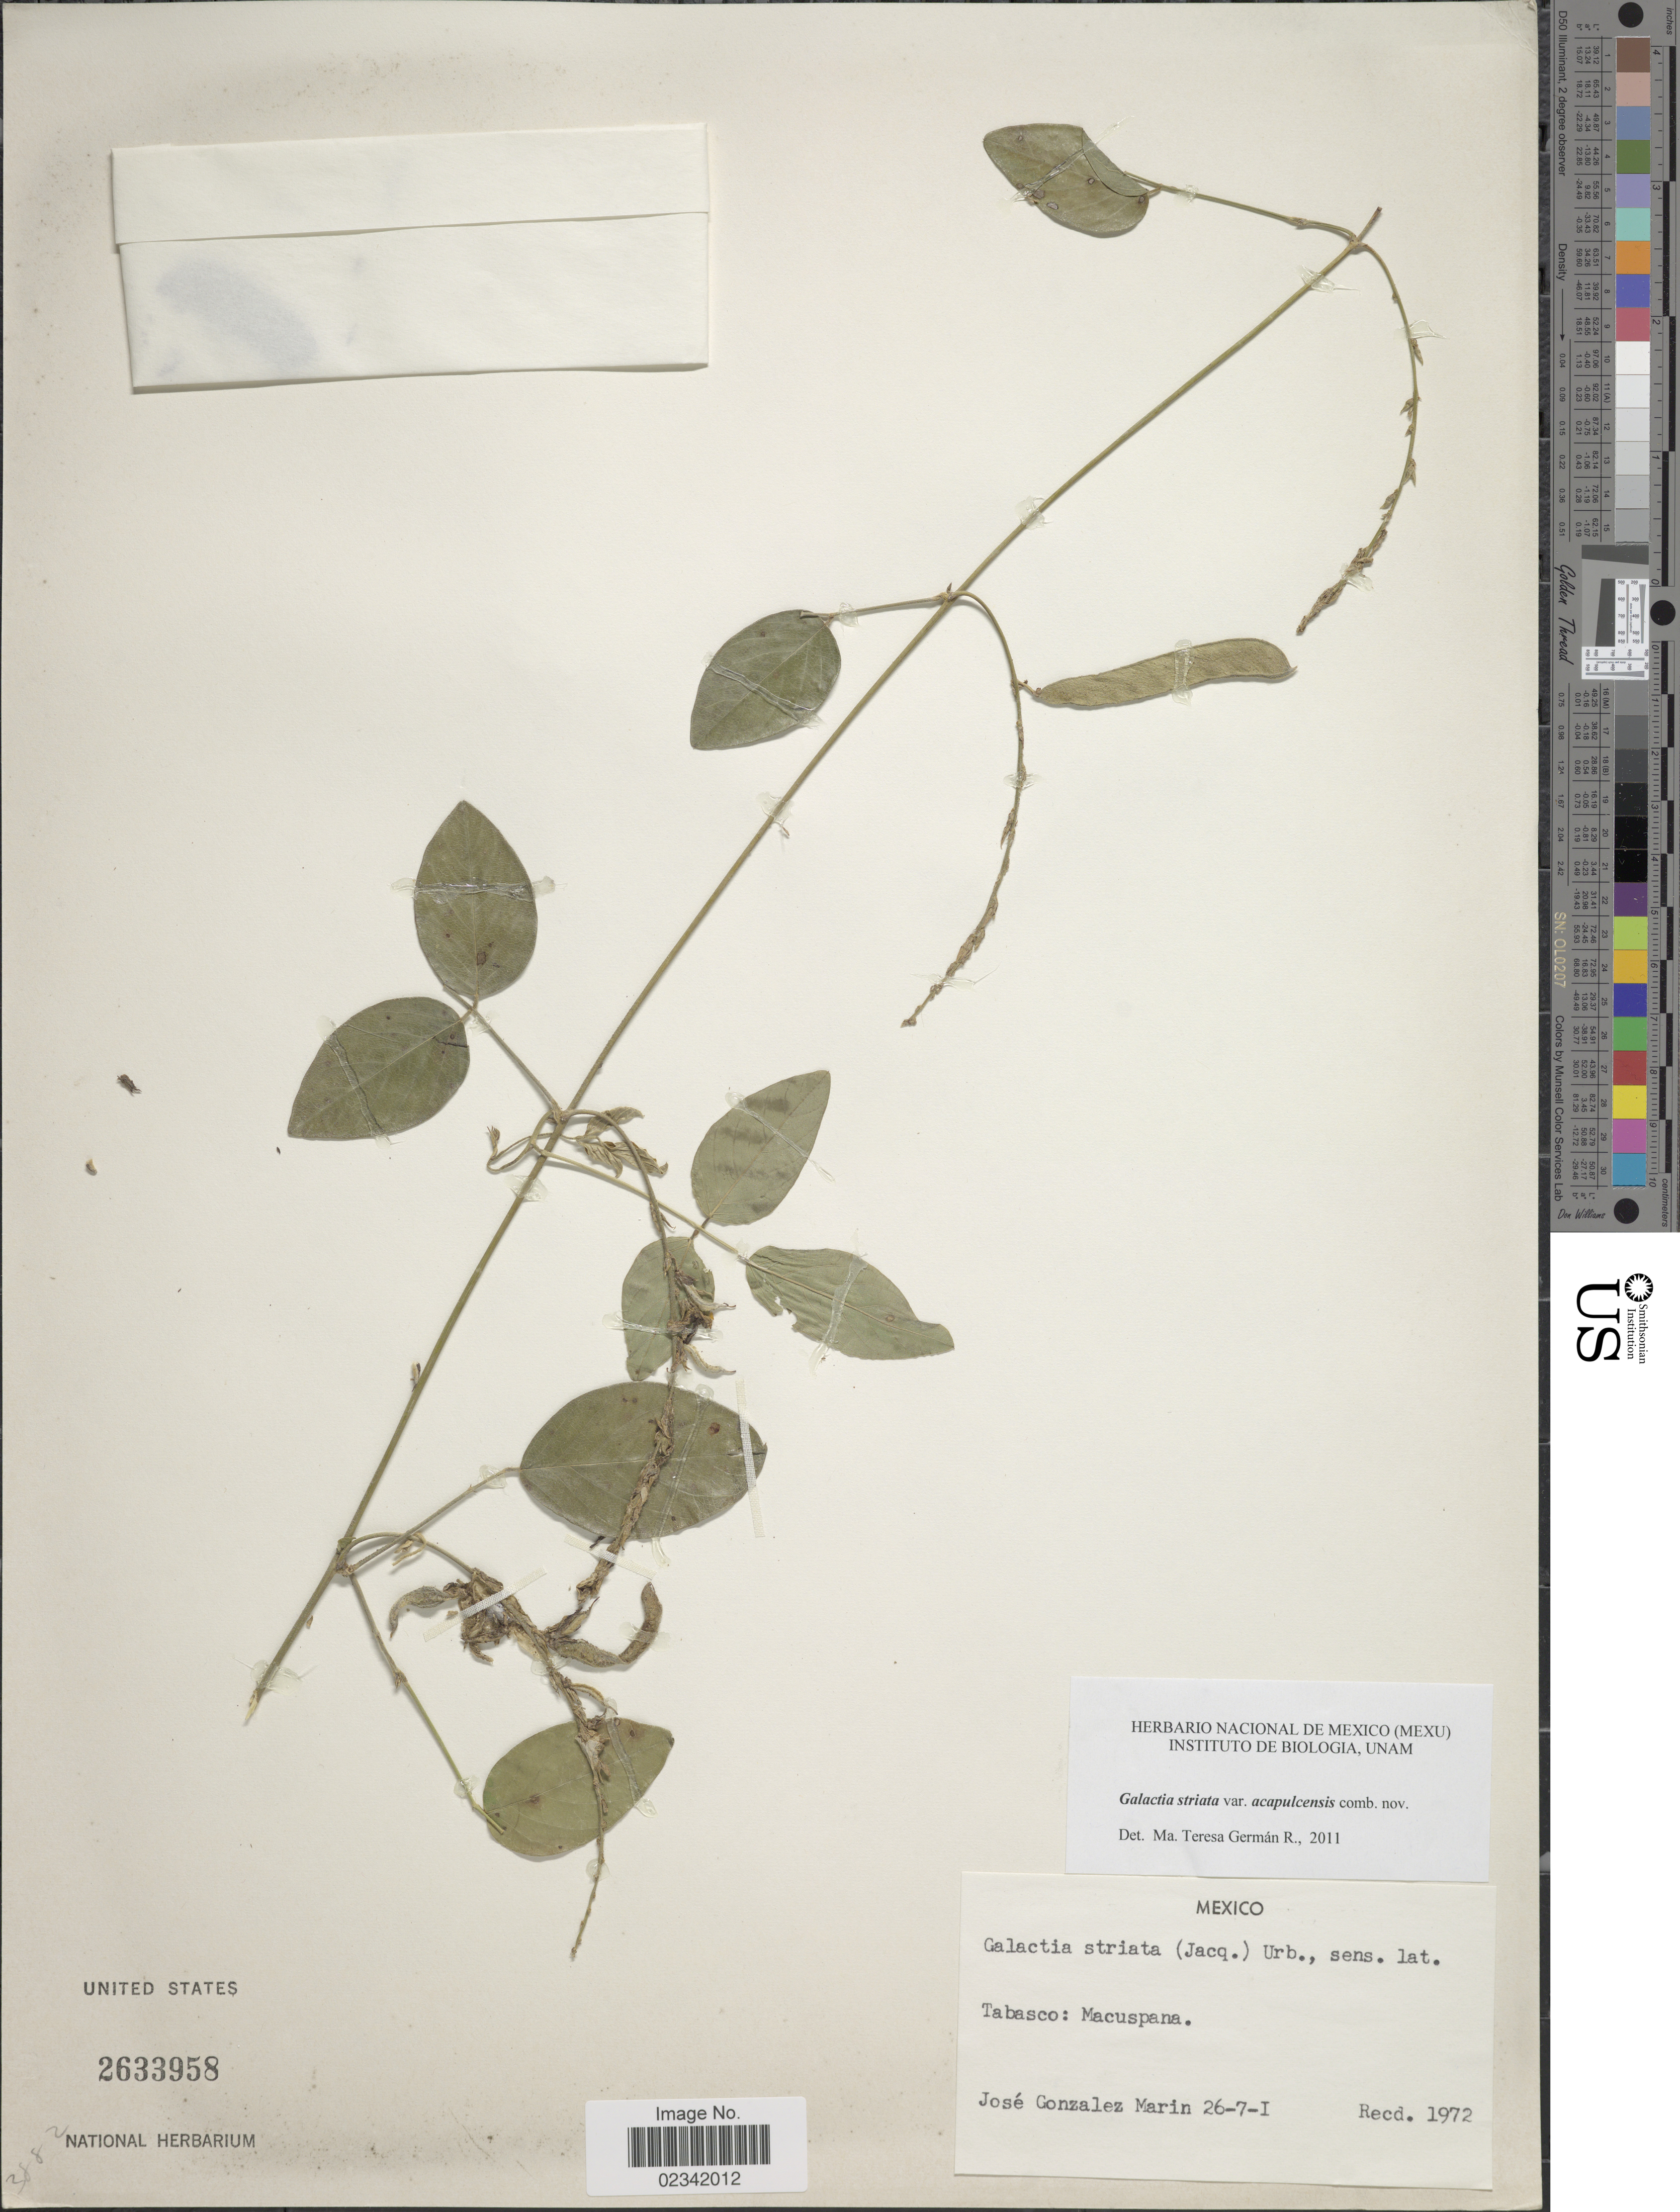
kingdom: Plantae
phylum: Tracheophyta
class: Magnoliopsida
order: Fabales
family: Fabaceae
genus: Galactia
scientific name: Galactia acapulcensis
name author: Rose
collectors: J. Marin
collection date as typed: Transcribed d/m/y: 1/7/26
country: Mexico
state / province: Tabasco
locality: Tabasco: Macuspana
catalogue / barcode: US 2633958